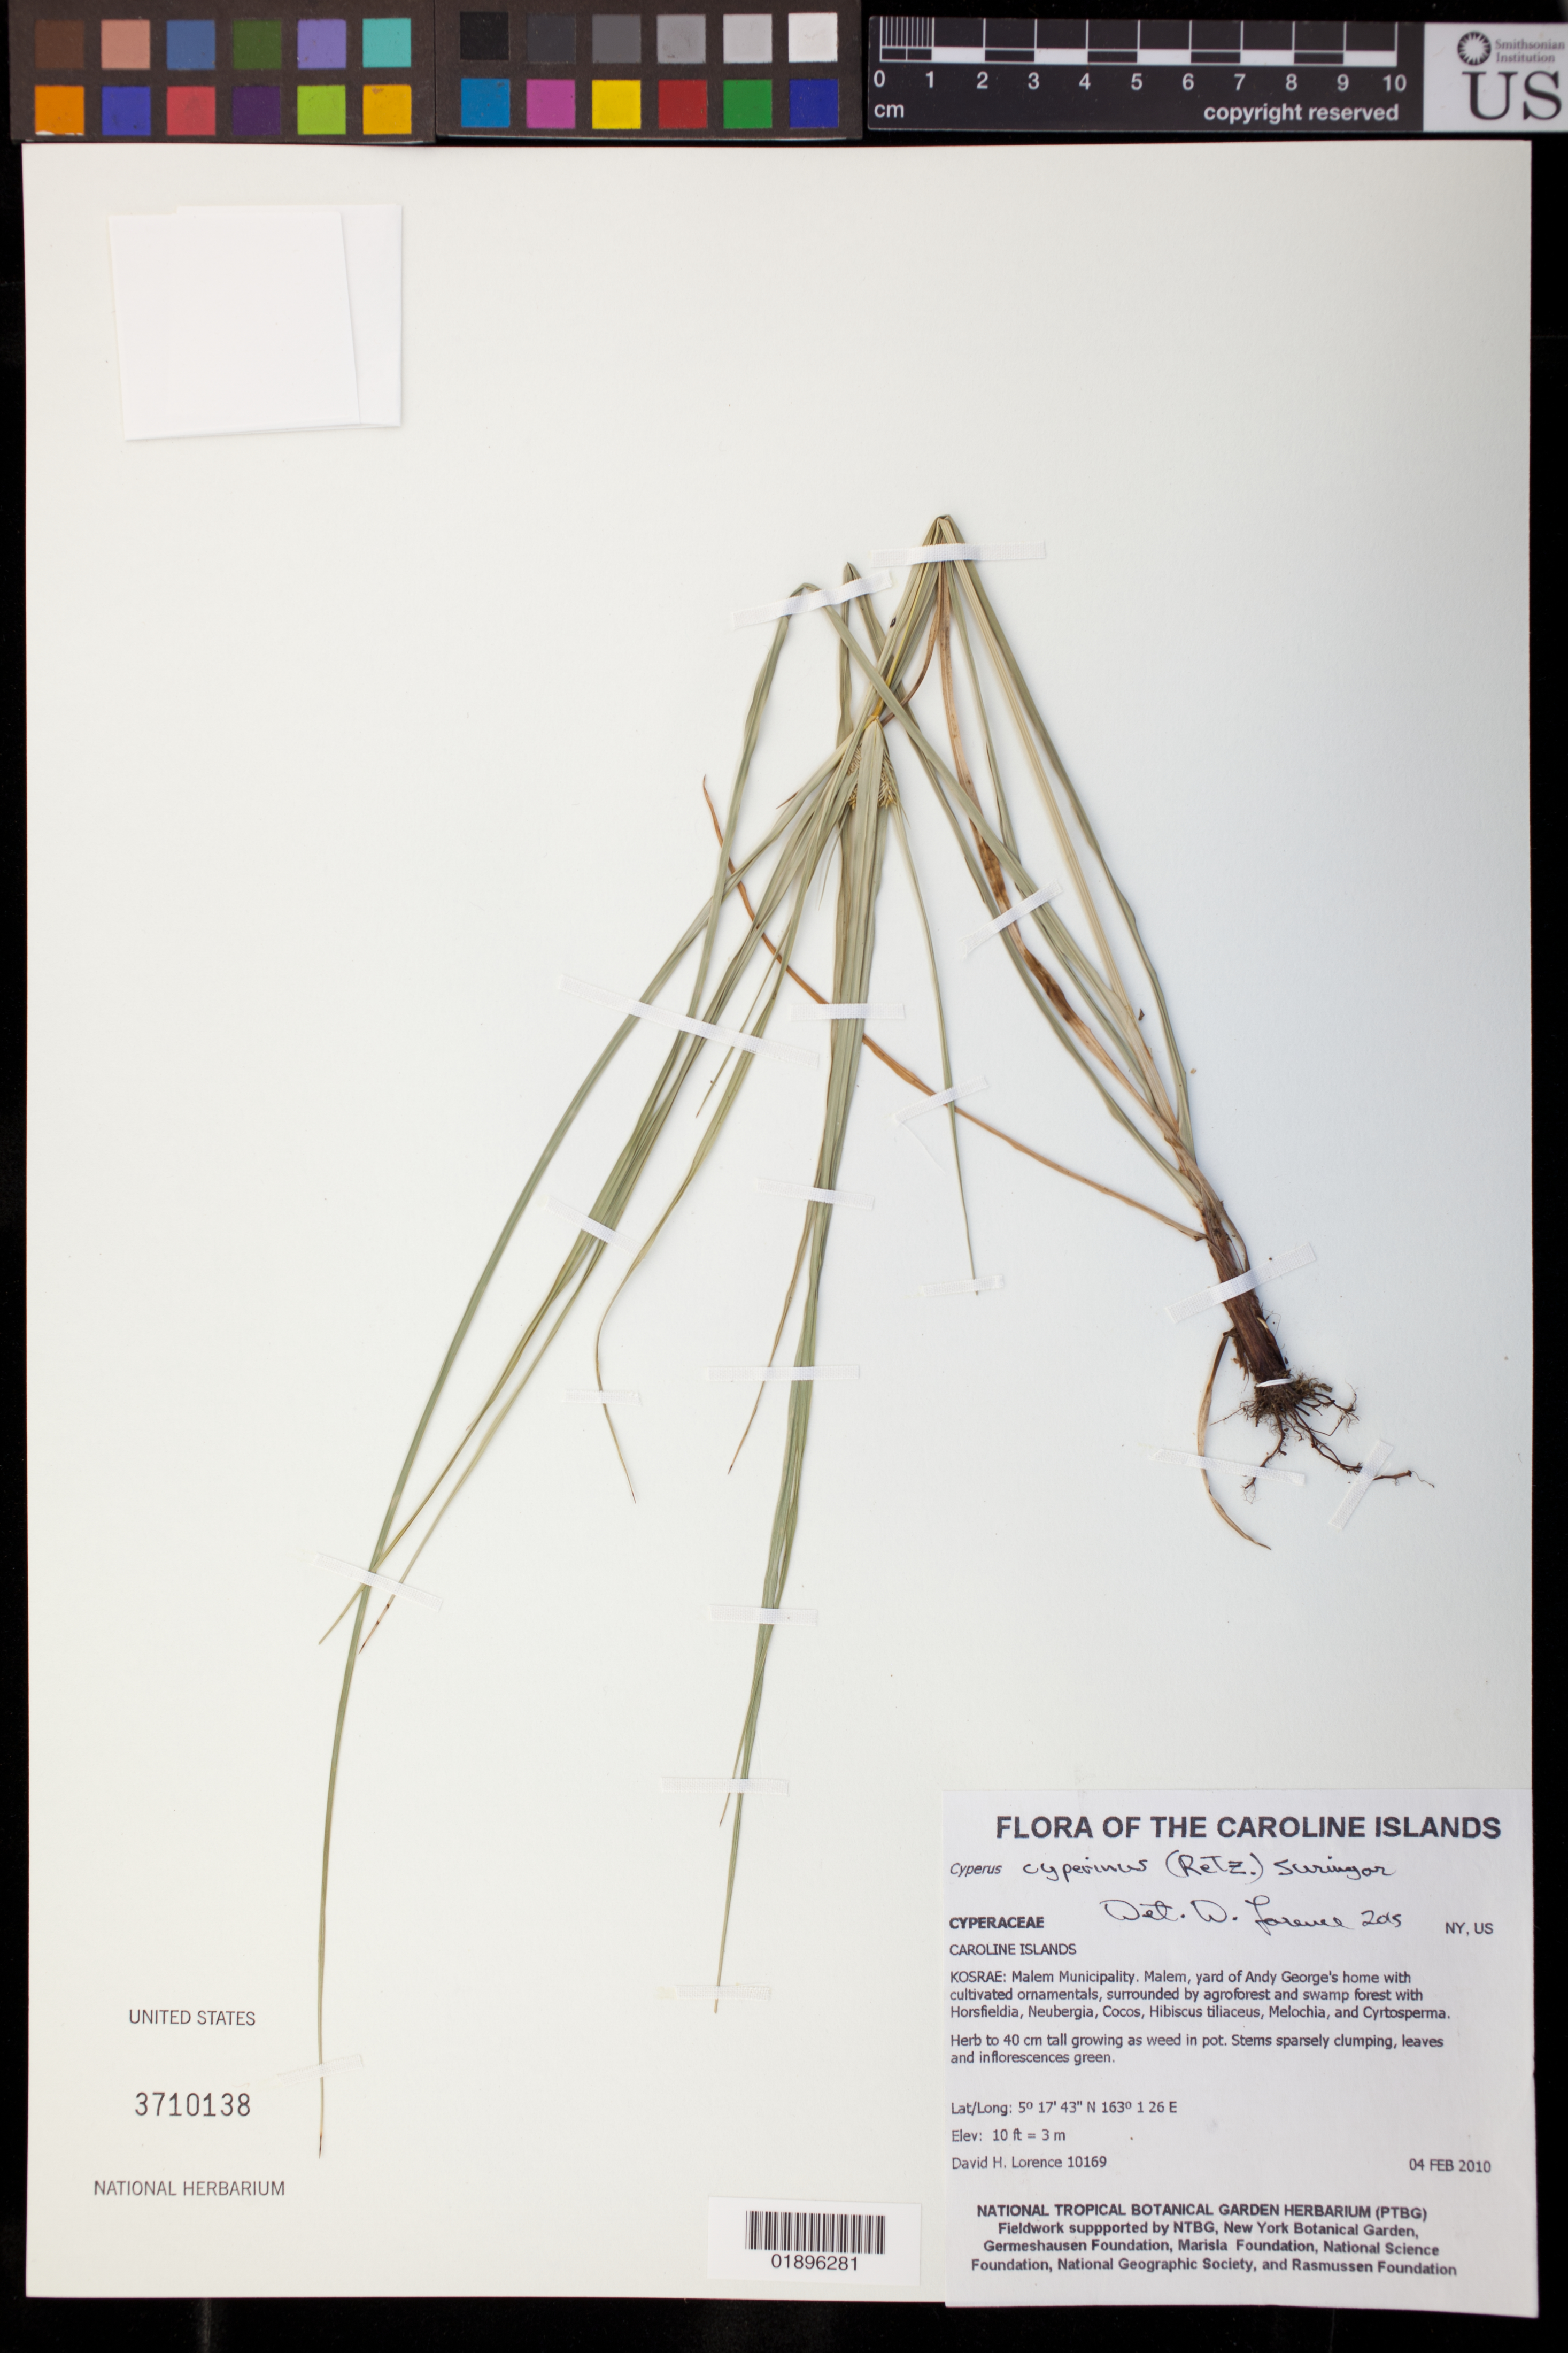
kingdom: Plantae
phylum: Tracheophyta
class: Liliopsida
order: Poales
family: Cyperaceae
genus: Cyperus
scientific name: Cyperus cyperinus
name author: (Retz.) Valck. Sur.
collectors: D. Lorence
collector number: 10169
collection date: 2010-02-04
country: Micronesia, Federated States of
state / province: Kosrae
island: Kosrae [Kusaie]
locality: Malem Municipality, Malem, yard of Andy George's home with cultivated ornamentals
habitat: Surrounded by agroforest and swamp forest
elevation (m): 3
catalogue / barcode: US 3710138